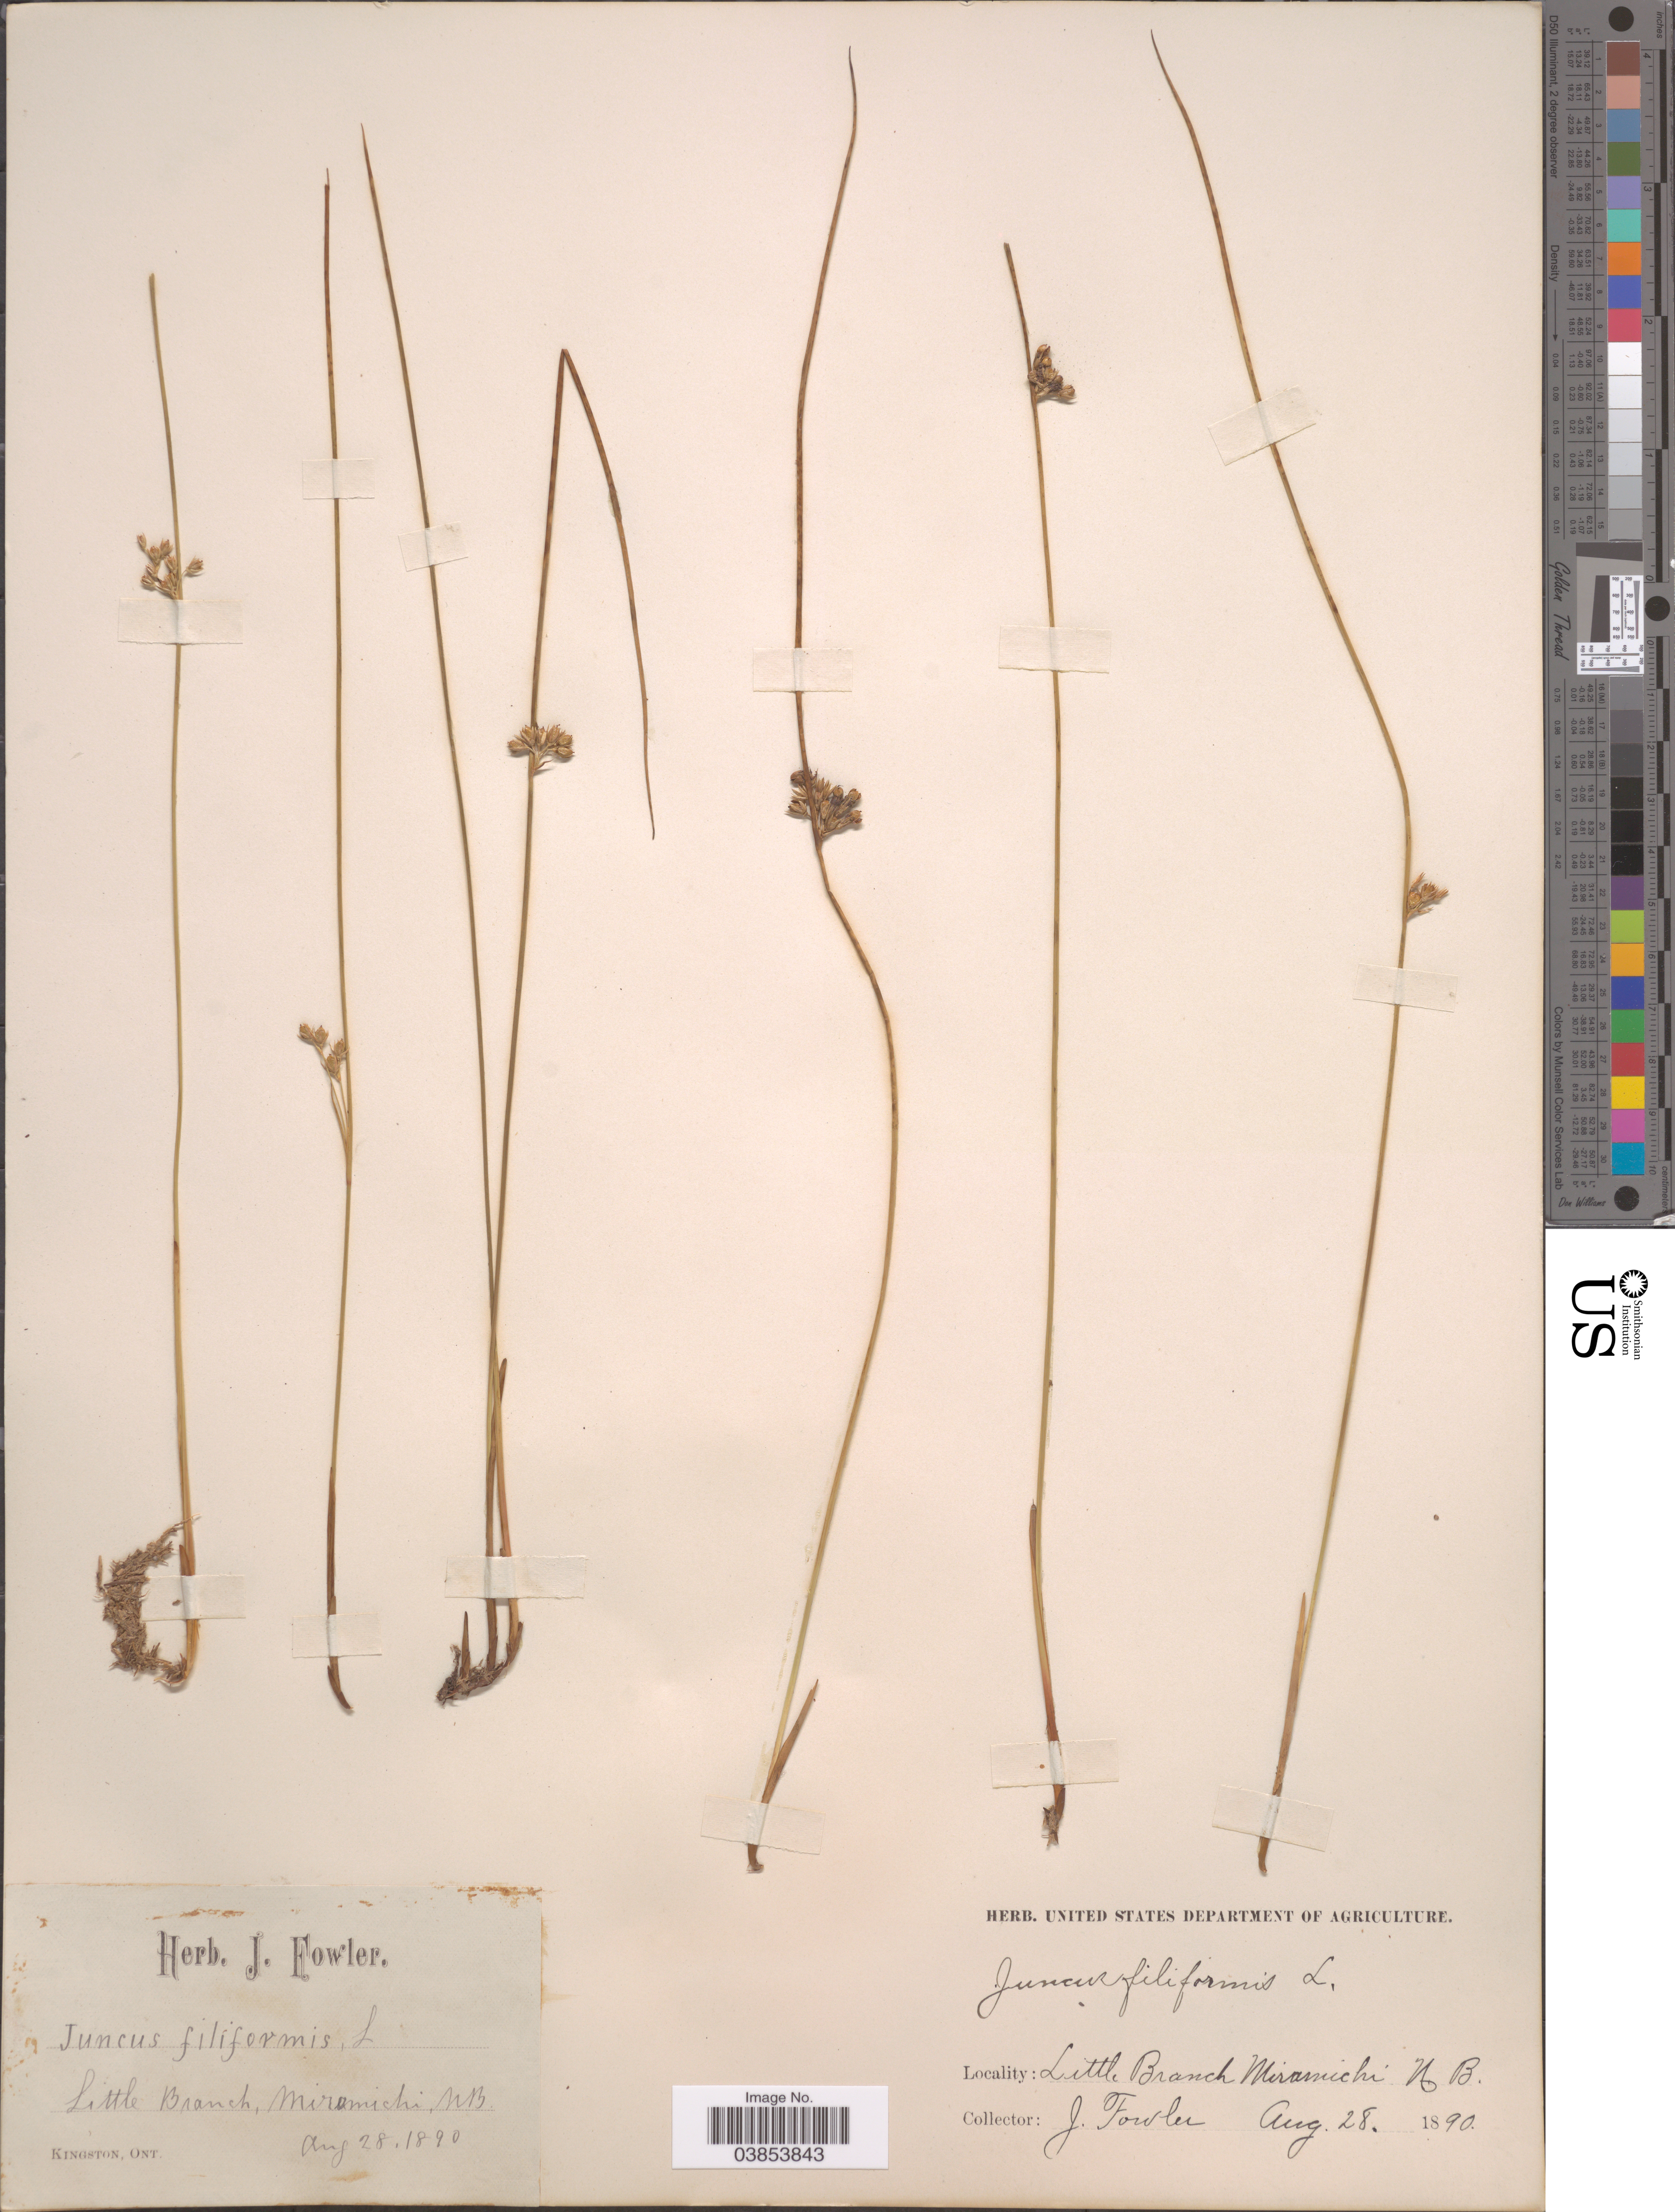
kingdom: Plantae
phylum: Tracheophyta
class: Liliopsida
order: Poales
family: Juncaceae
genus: Juncus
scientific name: Juncus filiformis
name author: L.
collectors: ex herb. J. Fowler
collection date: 1890-08-28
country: Canada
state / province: New Brunswick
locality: Little Branch, Miramishi.